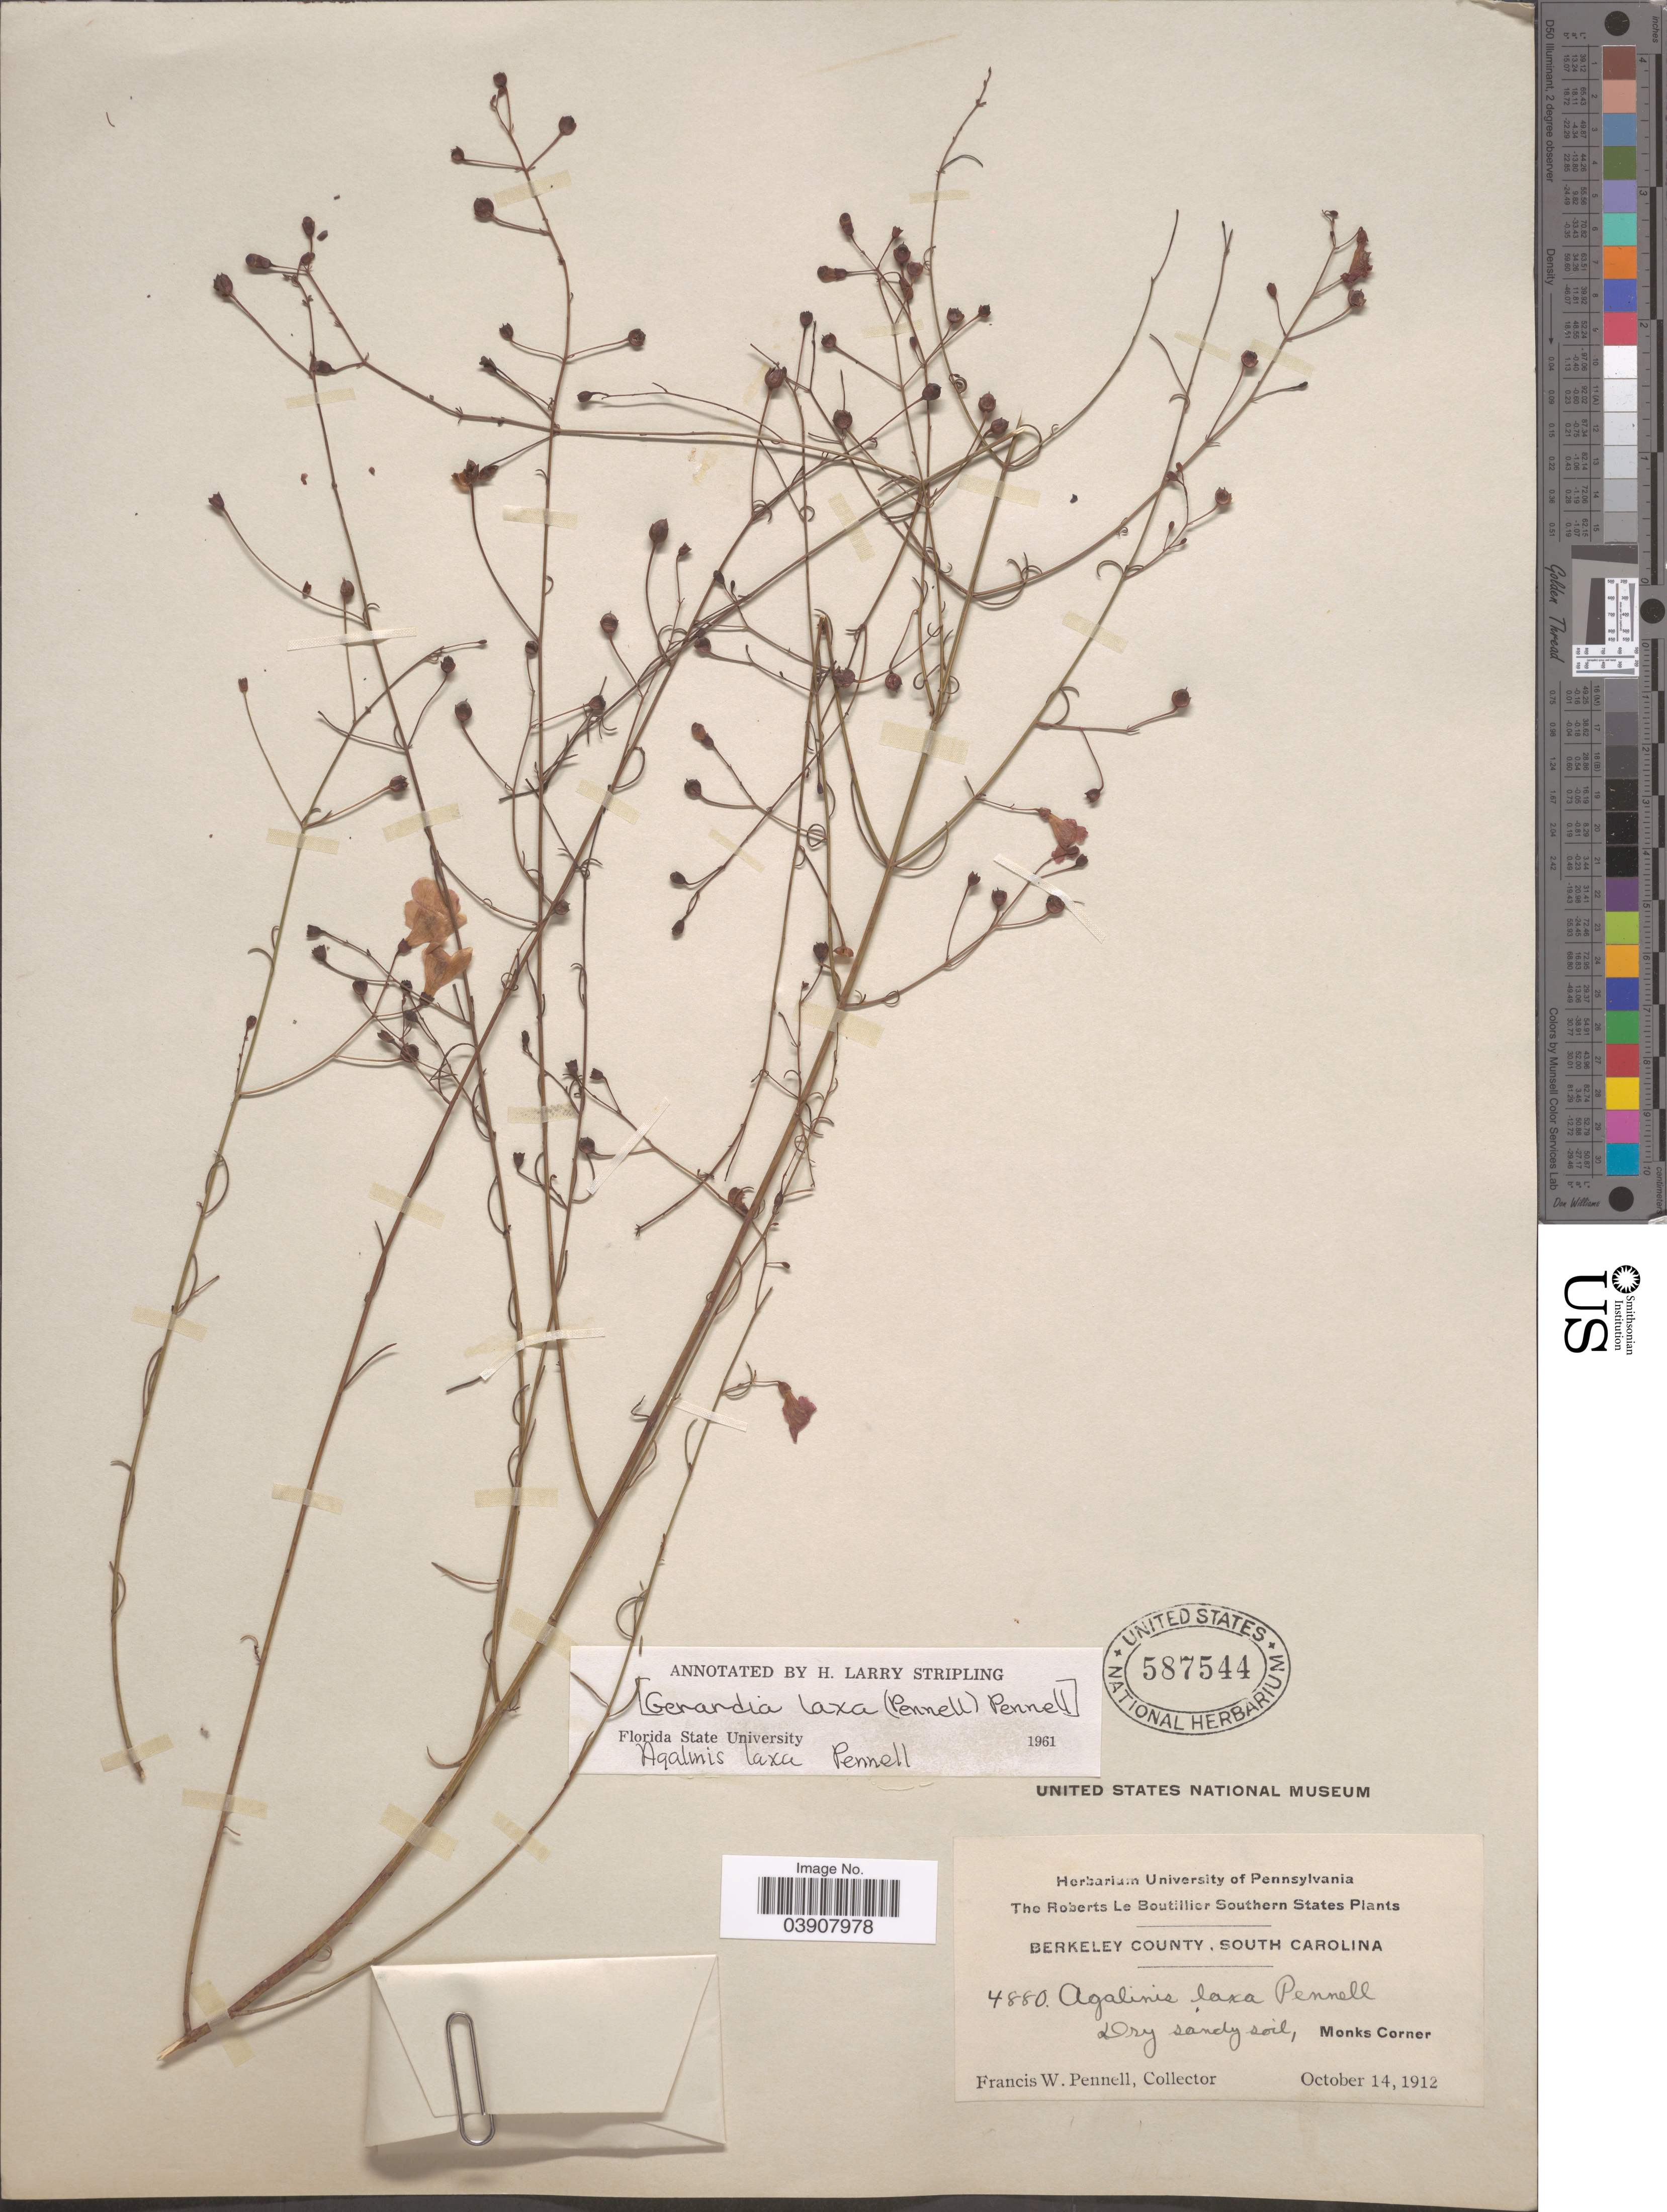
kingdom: Plantae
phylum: Tracheophyta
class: Magnoliopsida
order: Lamiales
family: Orobanchaceae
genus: Agalinis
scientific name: Agalinis laxa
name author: Pennell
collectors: F. W. Pennell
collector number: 4880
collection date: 1912-10-14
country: United States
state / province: South Carolina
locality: Southern States. Berkeley County. Monks Corner.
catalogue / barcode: US 587544